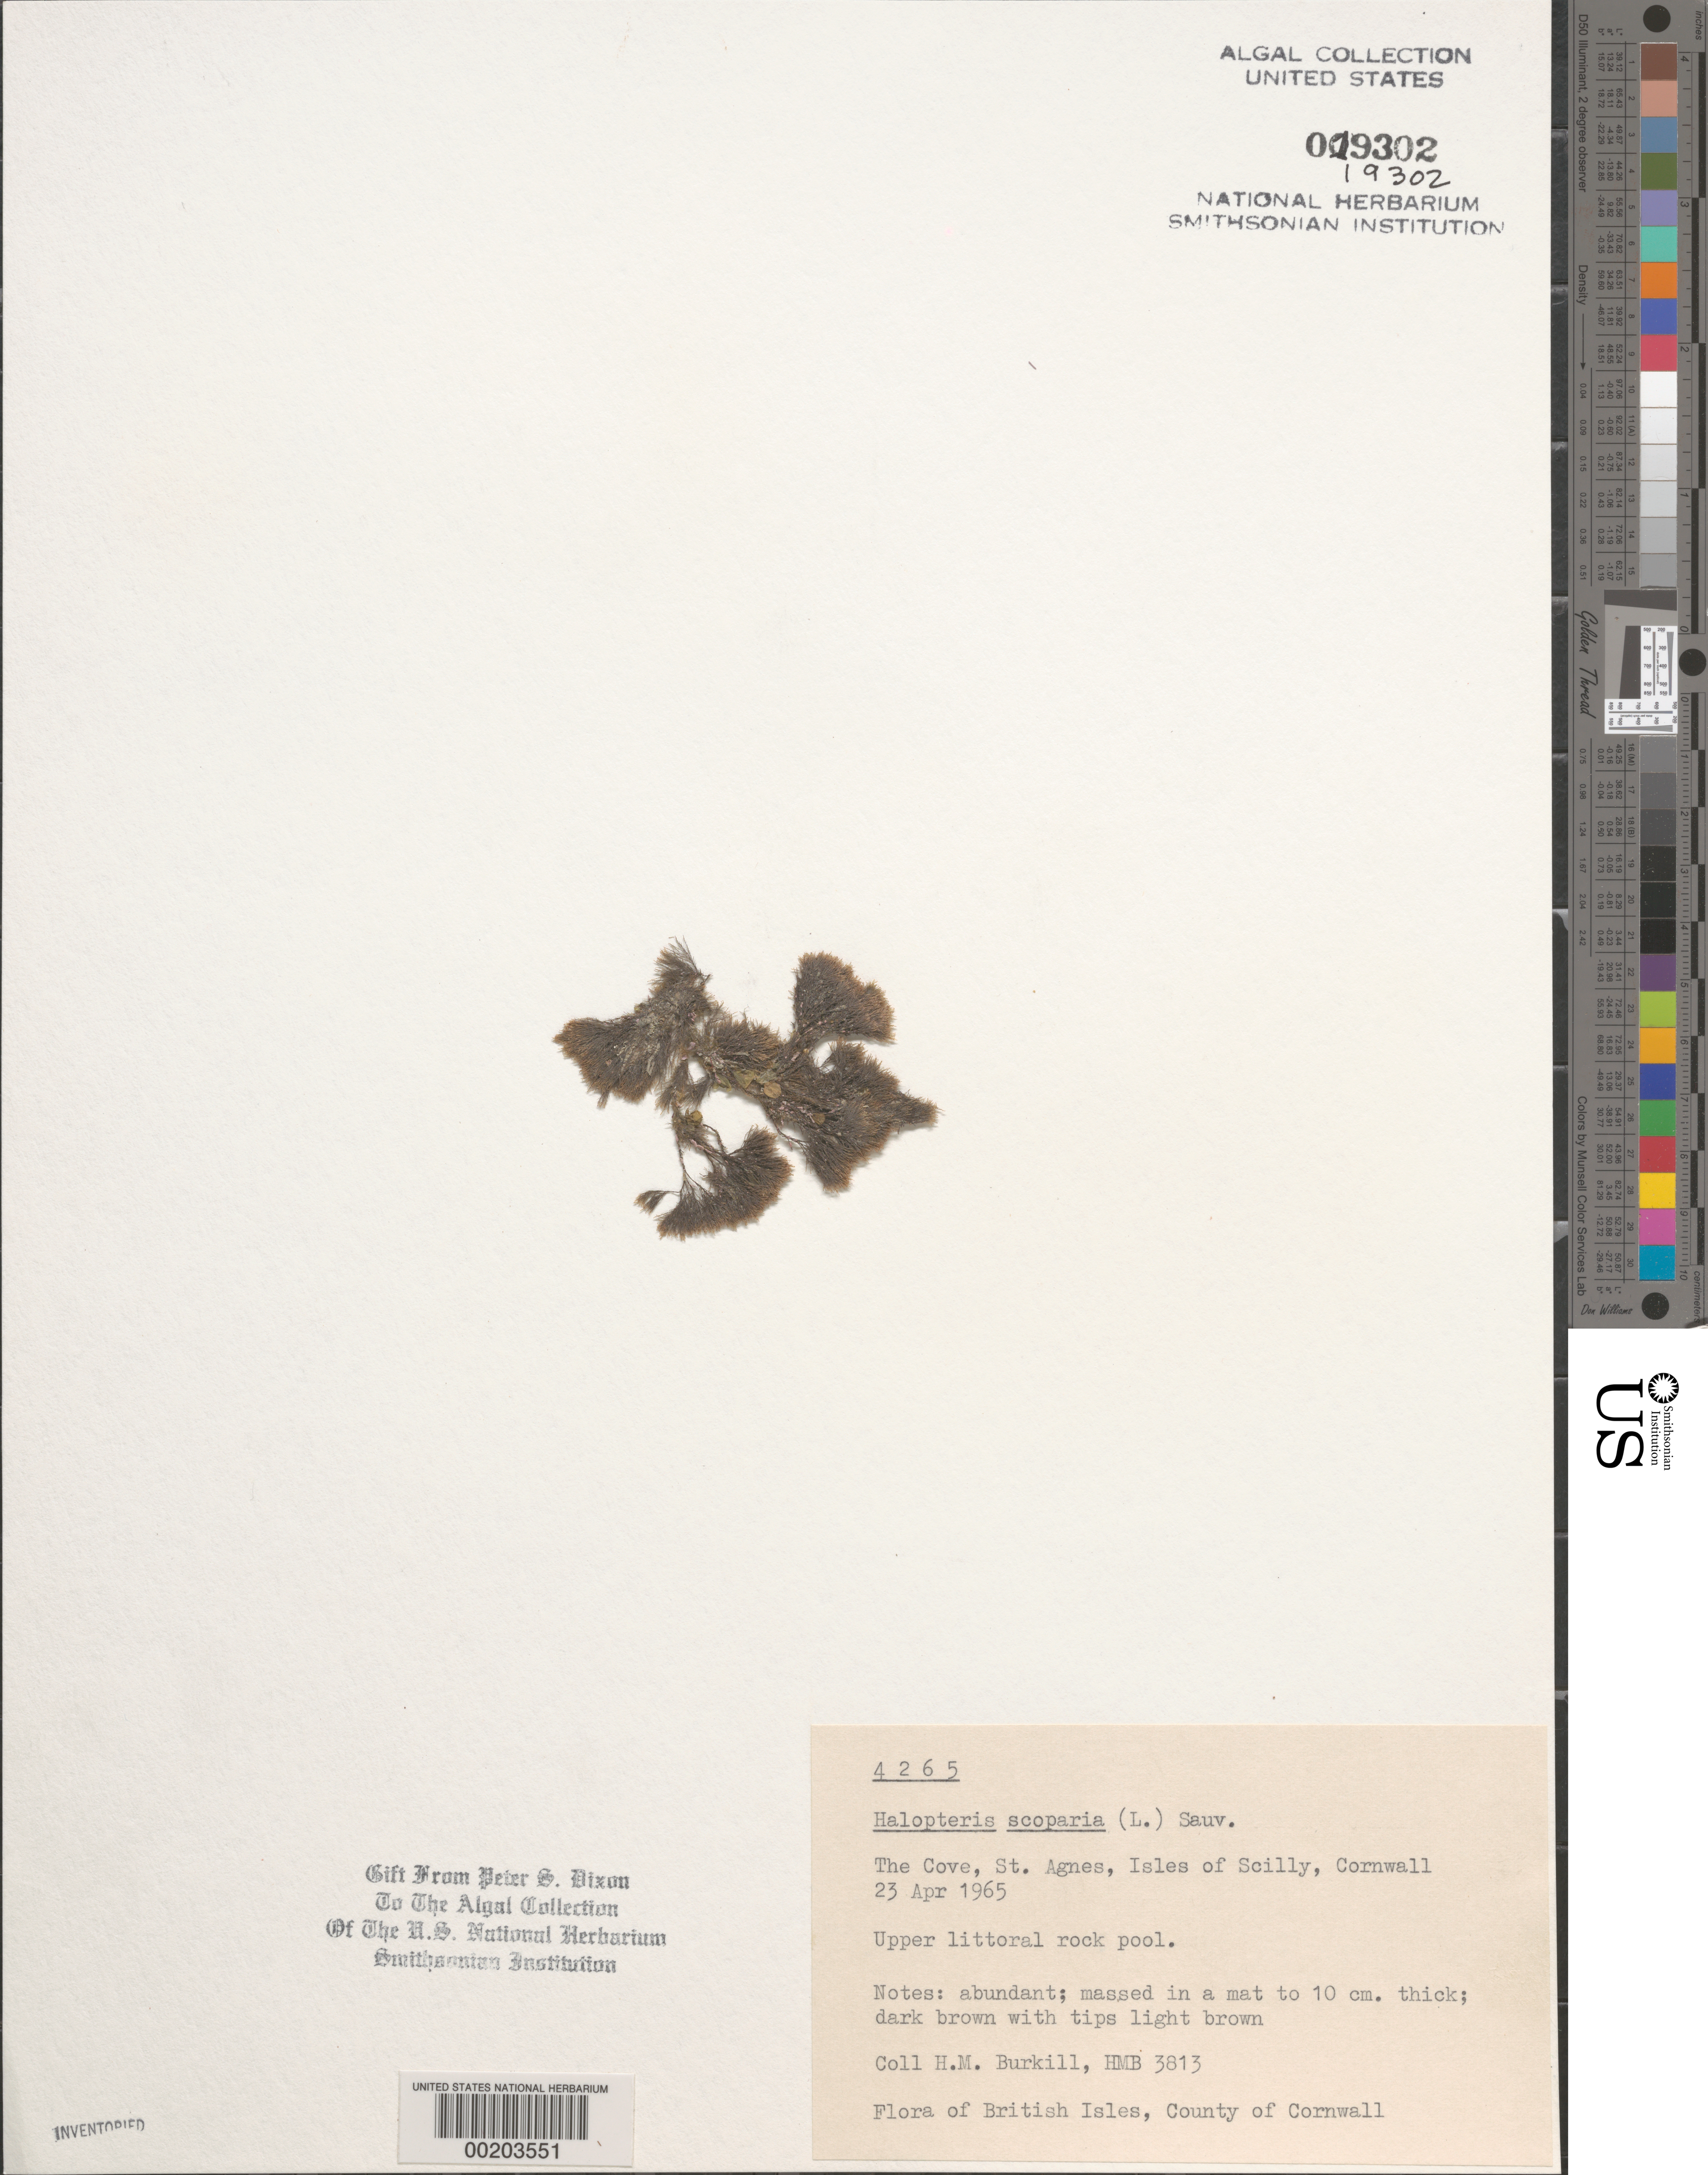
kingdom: Chromista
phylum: Ochrophyta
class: Phaeophyceae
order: Sphacelariales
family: Stypocaulaceae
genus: Halopteris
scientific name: Halopteris scoparia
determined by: Dixon, P. S.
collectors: H. M. Burkill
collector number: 3813 & PSD 4265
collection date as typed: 23 Apr 1965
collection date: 1965-04-23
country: United Kingdom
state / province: England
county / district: Council of the Isles of Scilly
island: St. Agnes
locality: The Cove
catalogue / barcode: US 19302